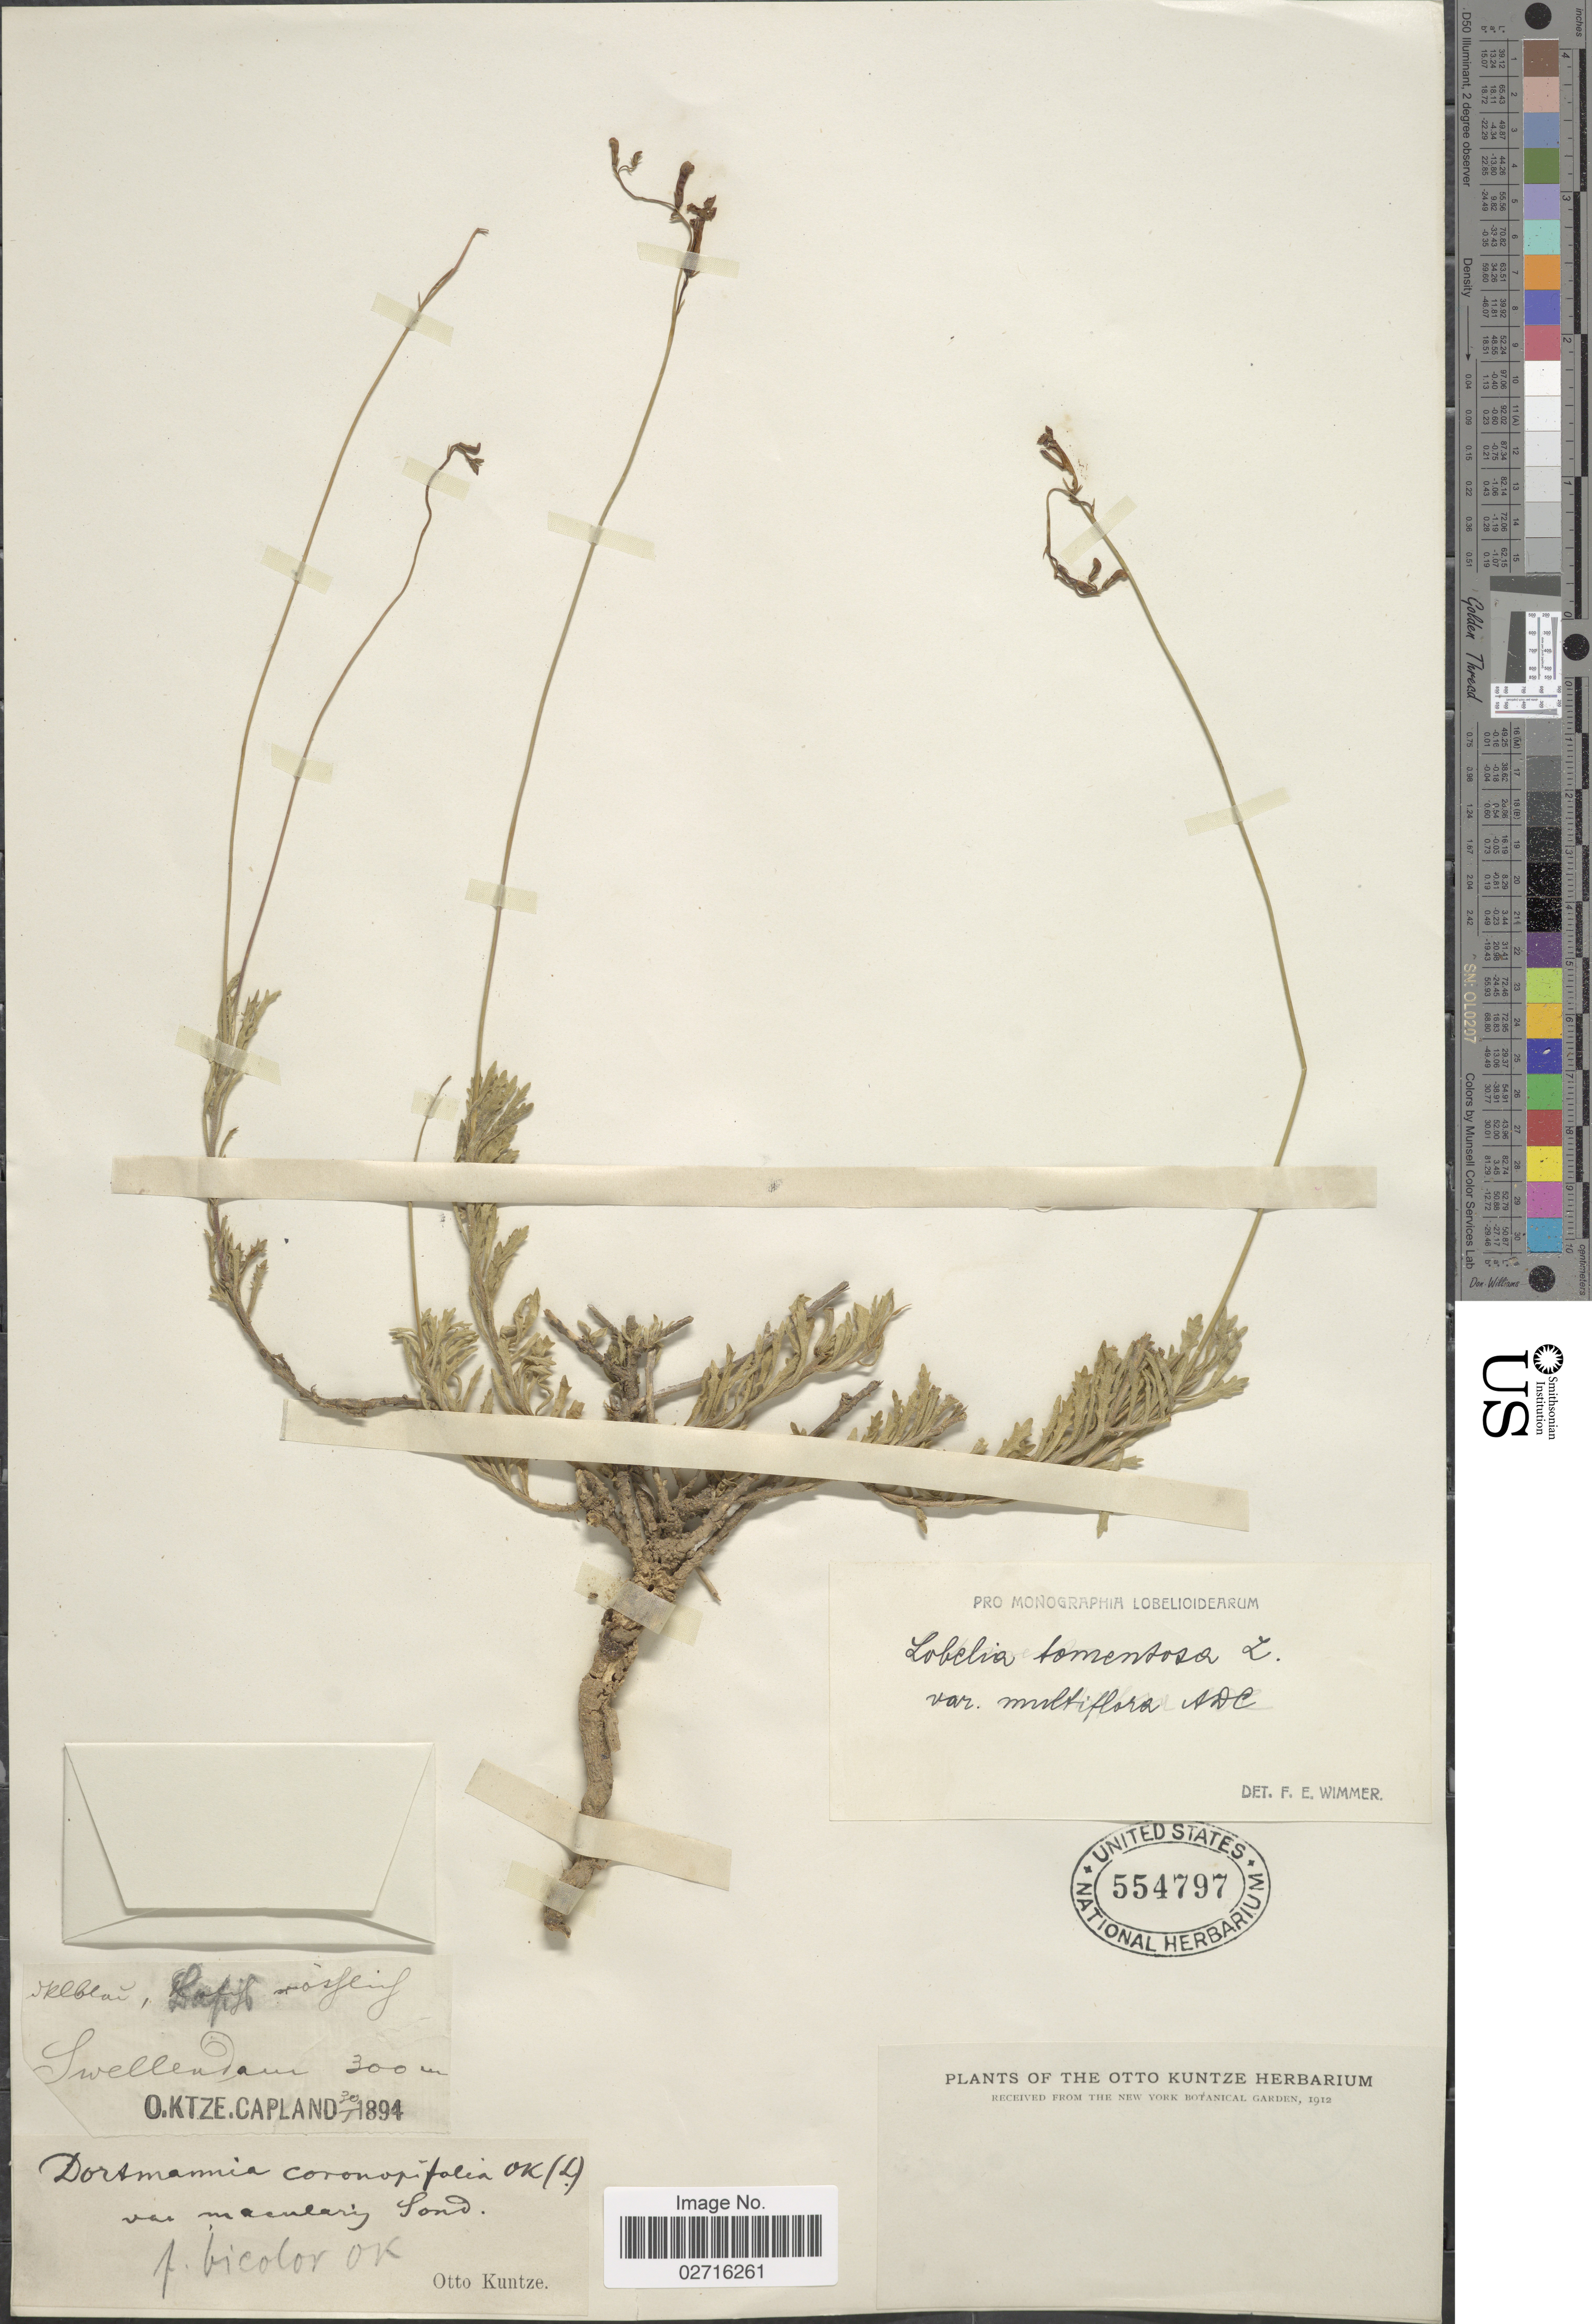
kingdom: Plantae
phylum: Tracheophyta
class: Magnoliopsida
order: Asterales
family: Campanulaceae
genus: Lobelia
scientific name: Lobelia tomentosa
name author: L. f.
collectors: C.E.O. Kuntze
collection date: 1894-01-30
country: South Africa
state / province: Western Cape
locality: Swellendam, Capland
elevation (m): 300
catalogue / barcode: US 554797